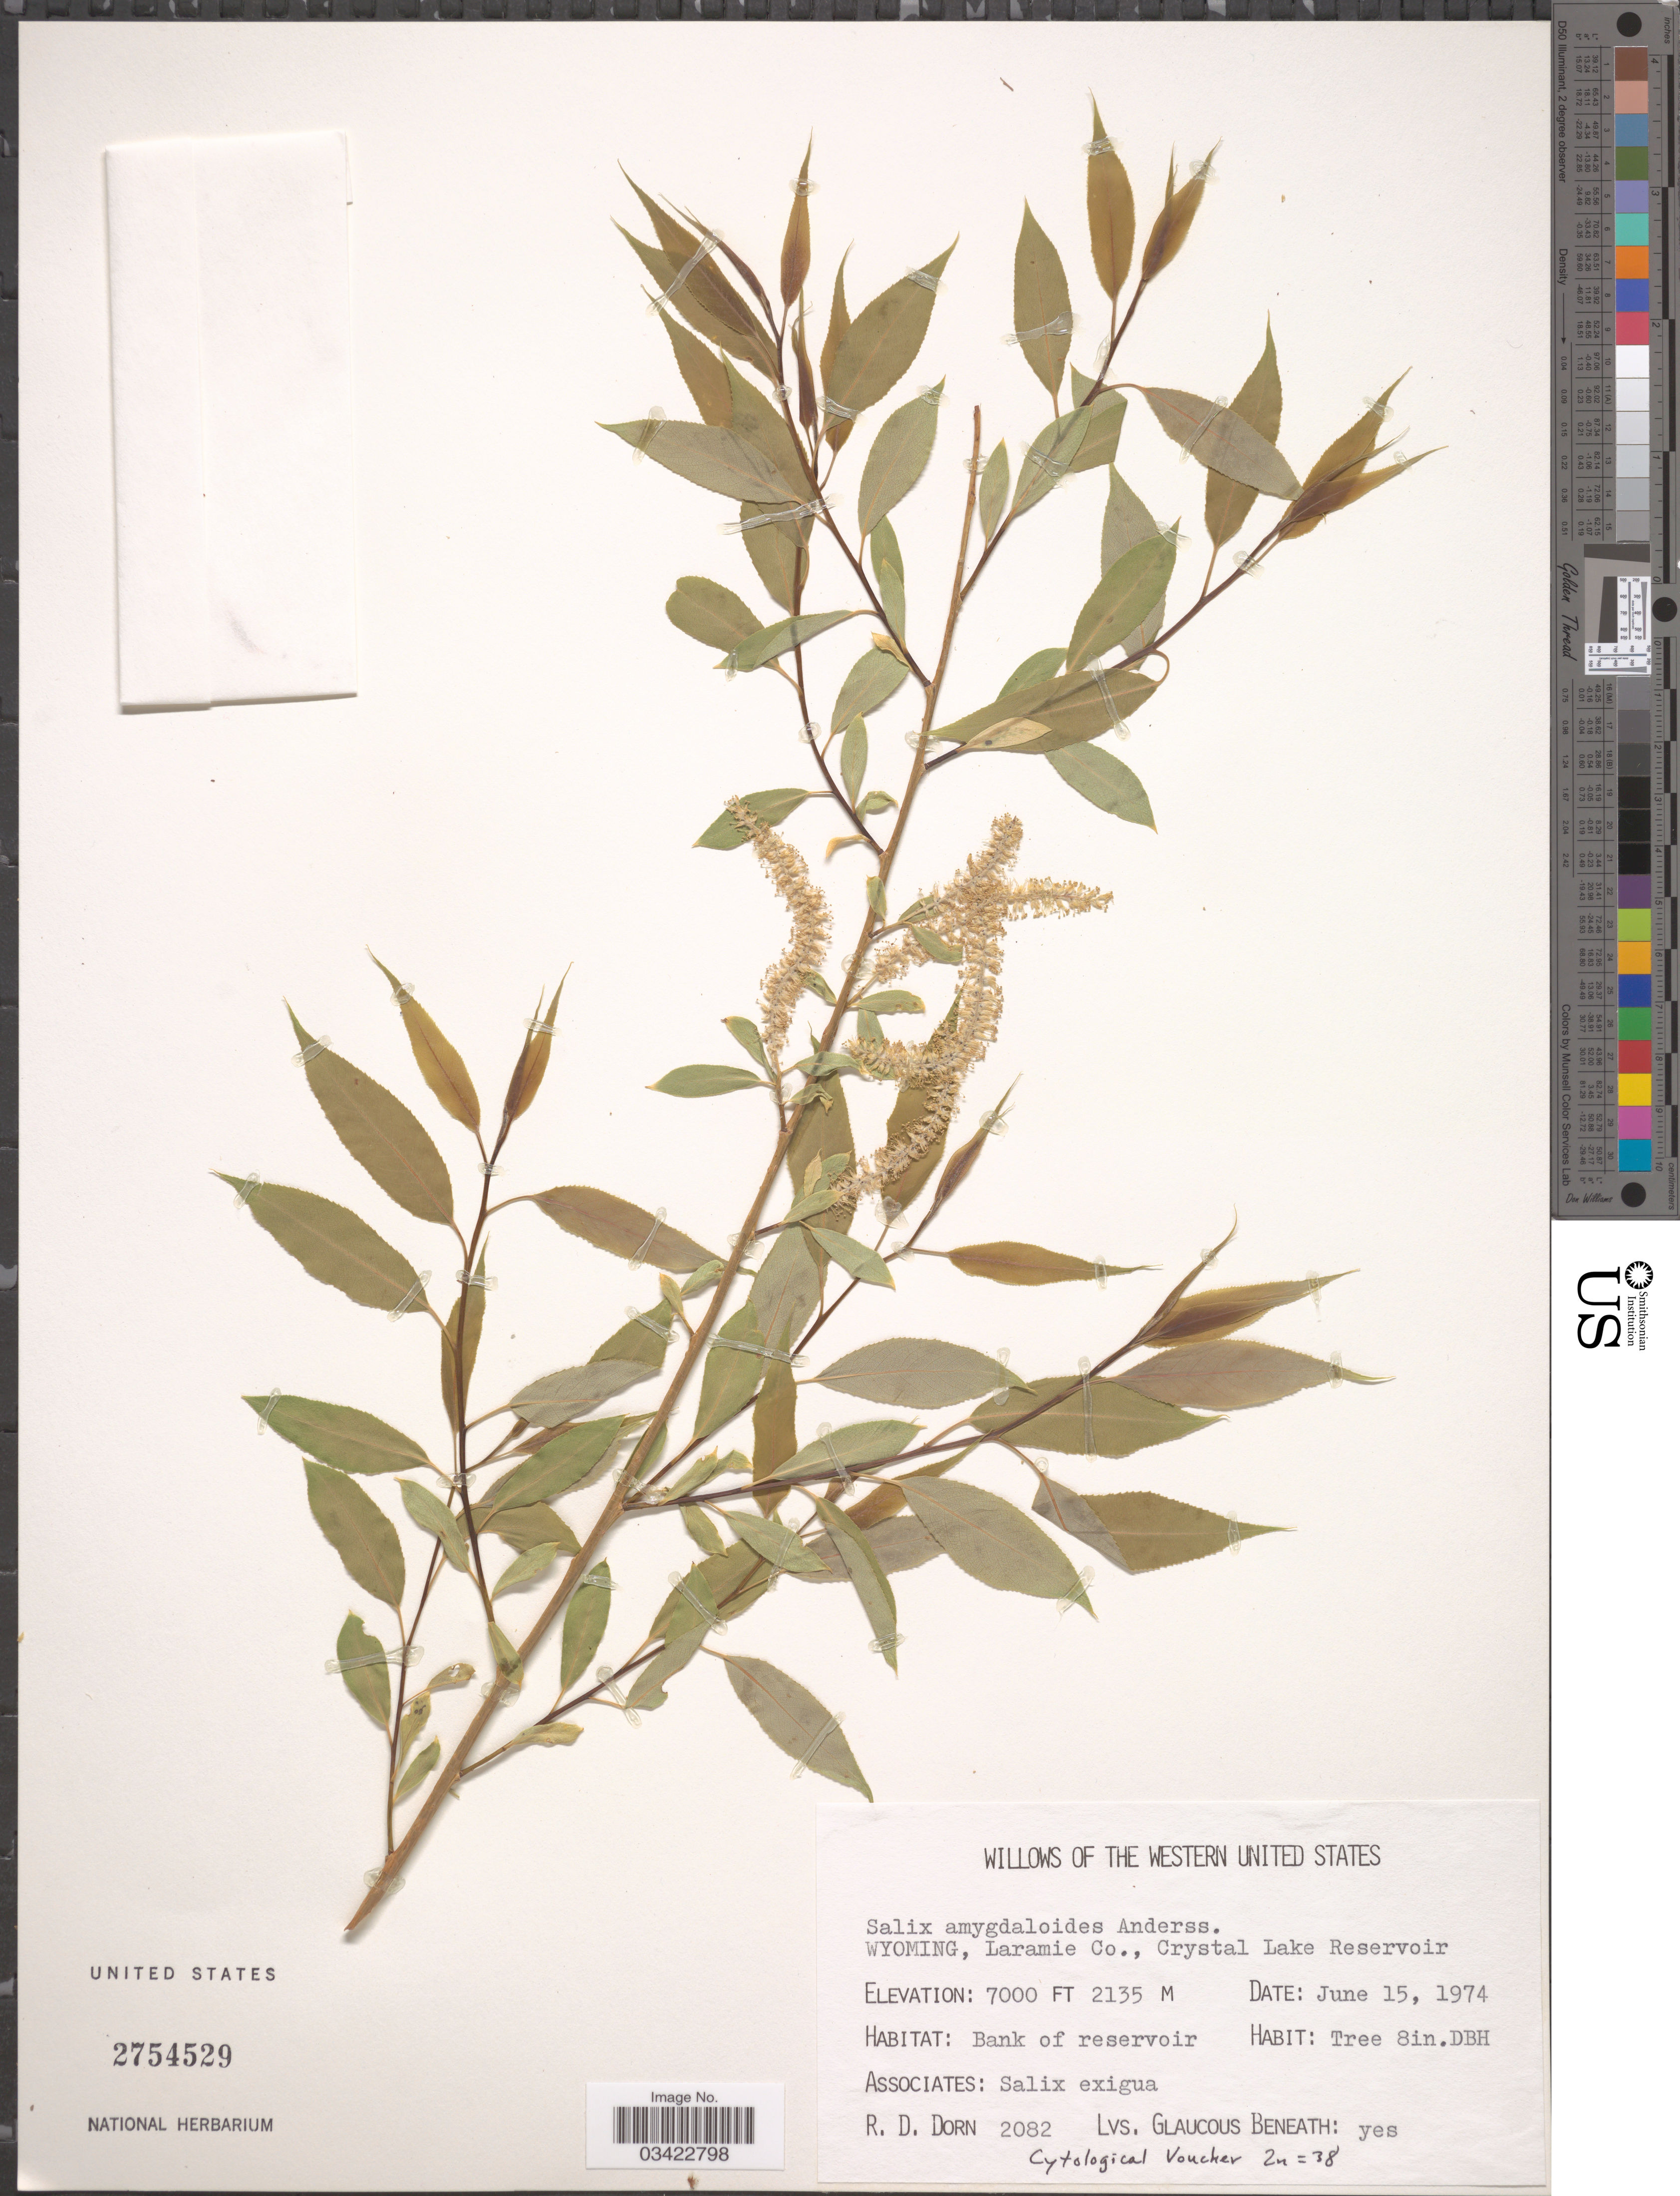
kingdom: Plantae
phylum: Tracheophyta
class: Magnoliopsida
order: Malpighiales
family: Salicaceae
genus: Salix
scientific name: Salix amygdaloides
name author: Andersson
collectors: R. D. Dorn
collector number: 2082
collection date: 1974-06-15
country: United States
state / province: Wyoming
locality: Western United States. Laramie Co., Crystal Lake Reservoir.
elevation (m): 2135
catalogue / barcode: US 2754529